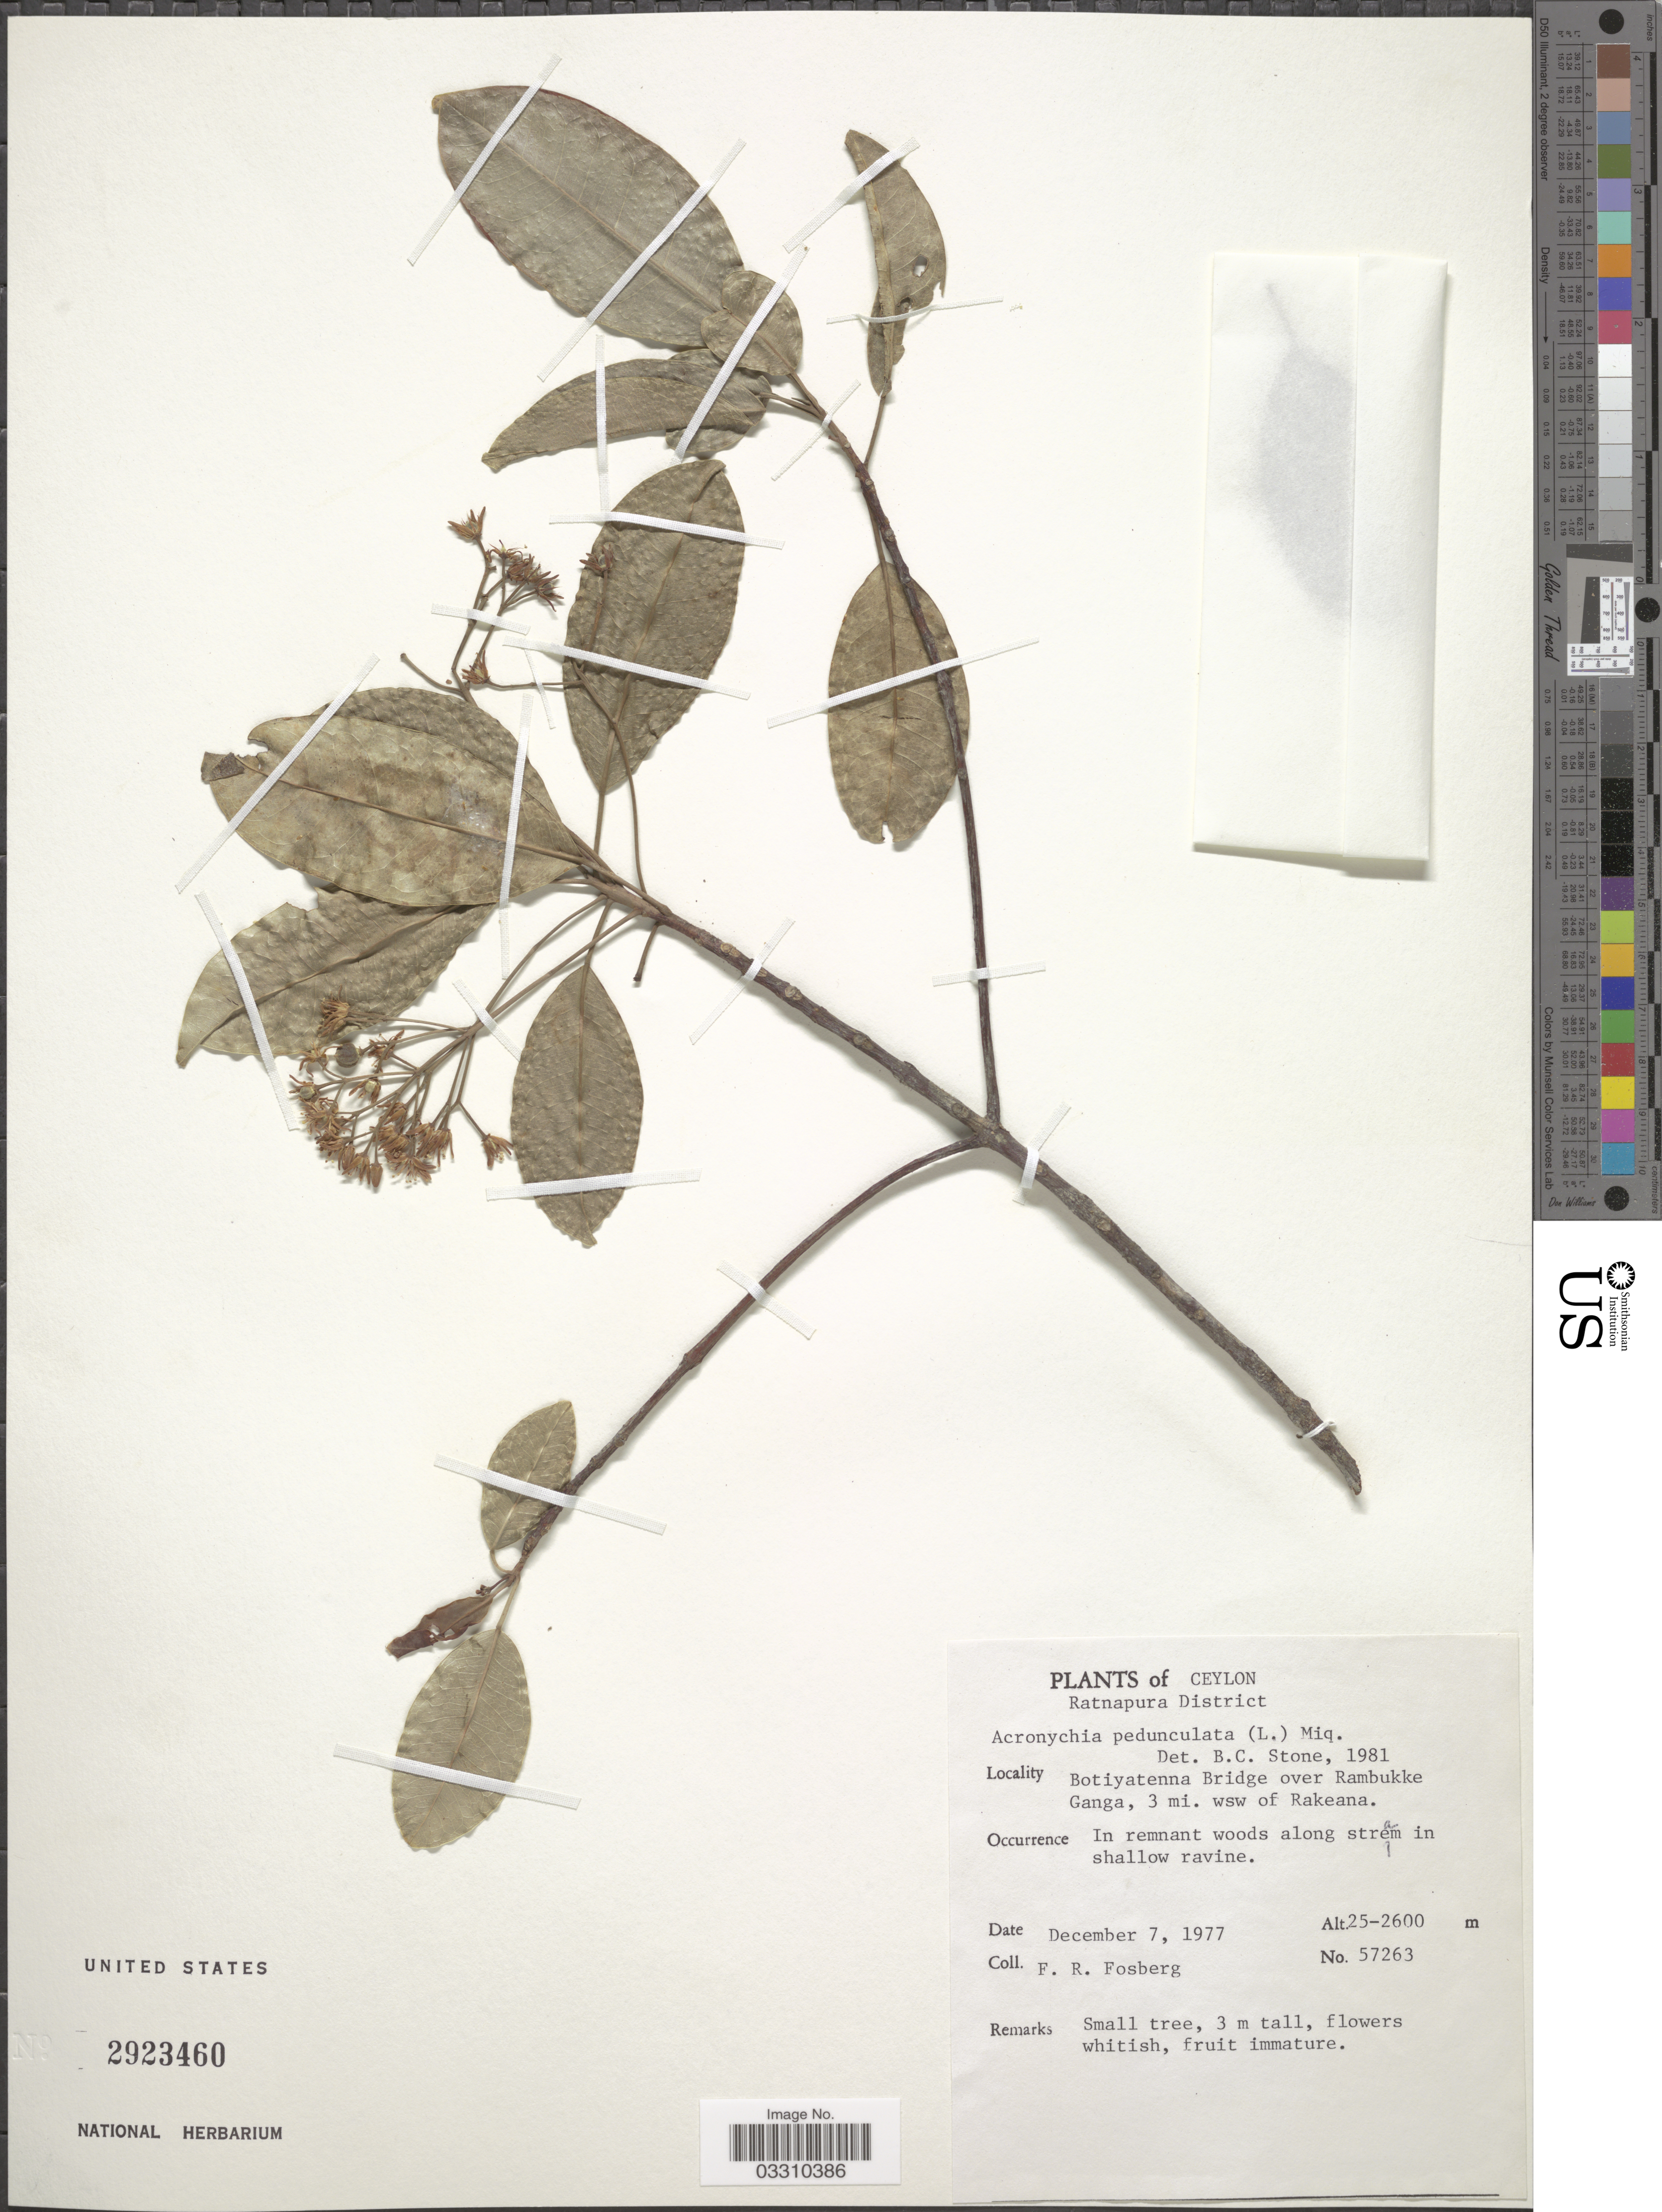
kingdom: Plantae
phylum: Tracheophyta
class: Magnoliopsida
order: Sapindales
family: Rutaceae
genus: Acronychia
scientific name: Acronychia pedunculata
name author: (L.) Miq.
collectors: F. R. Fosberg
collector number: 57263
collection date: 1977-12-07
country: Sri Lanka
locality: Ceylon, Botiyatenna Bridge over Rambukke Ganga, 3 mi. wsw of Rakeana.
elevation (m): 2500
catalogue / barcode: US 2923460